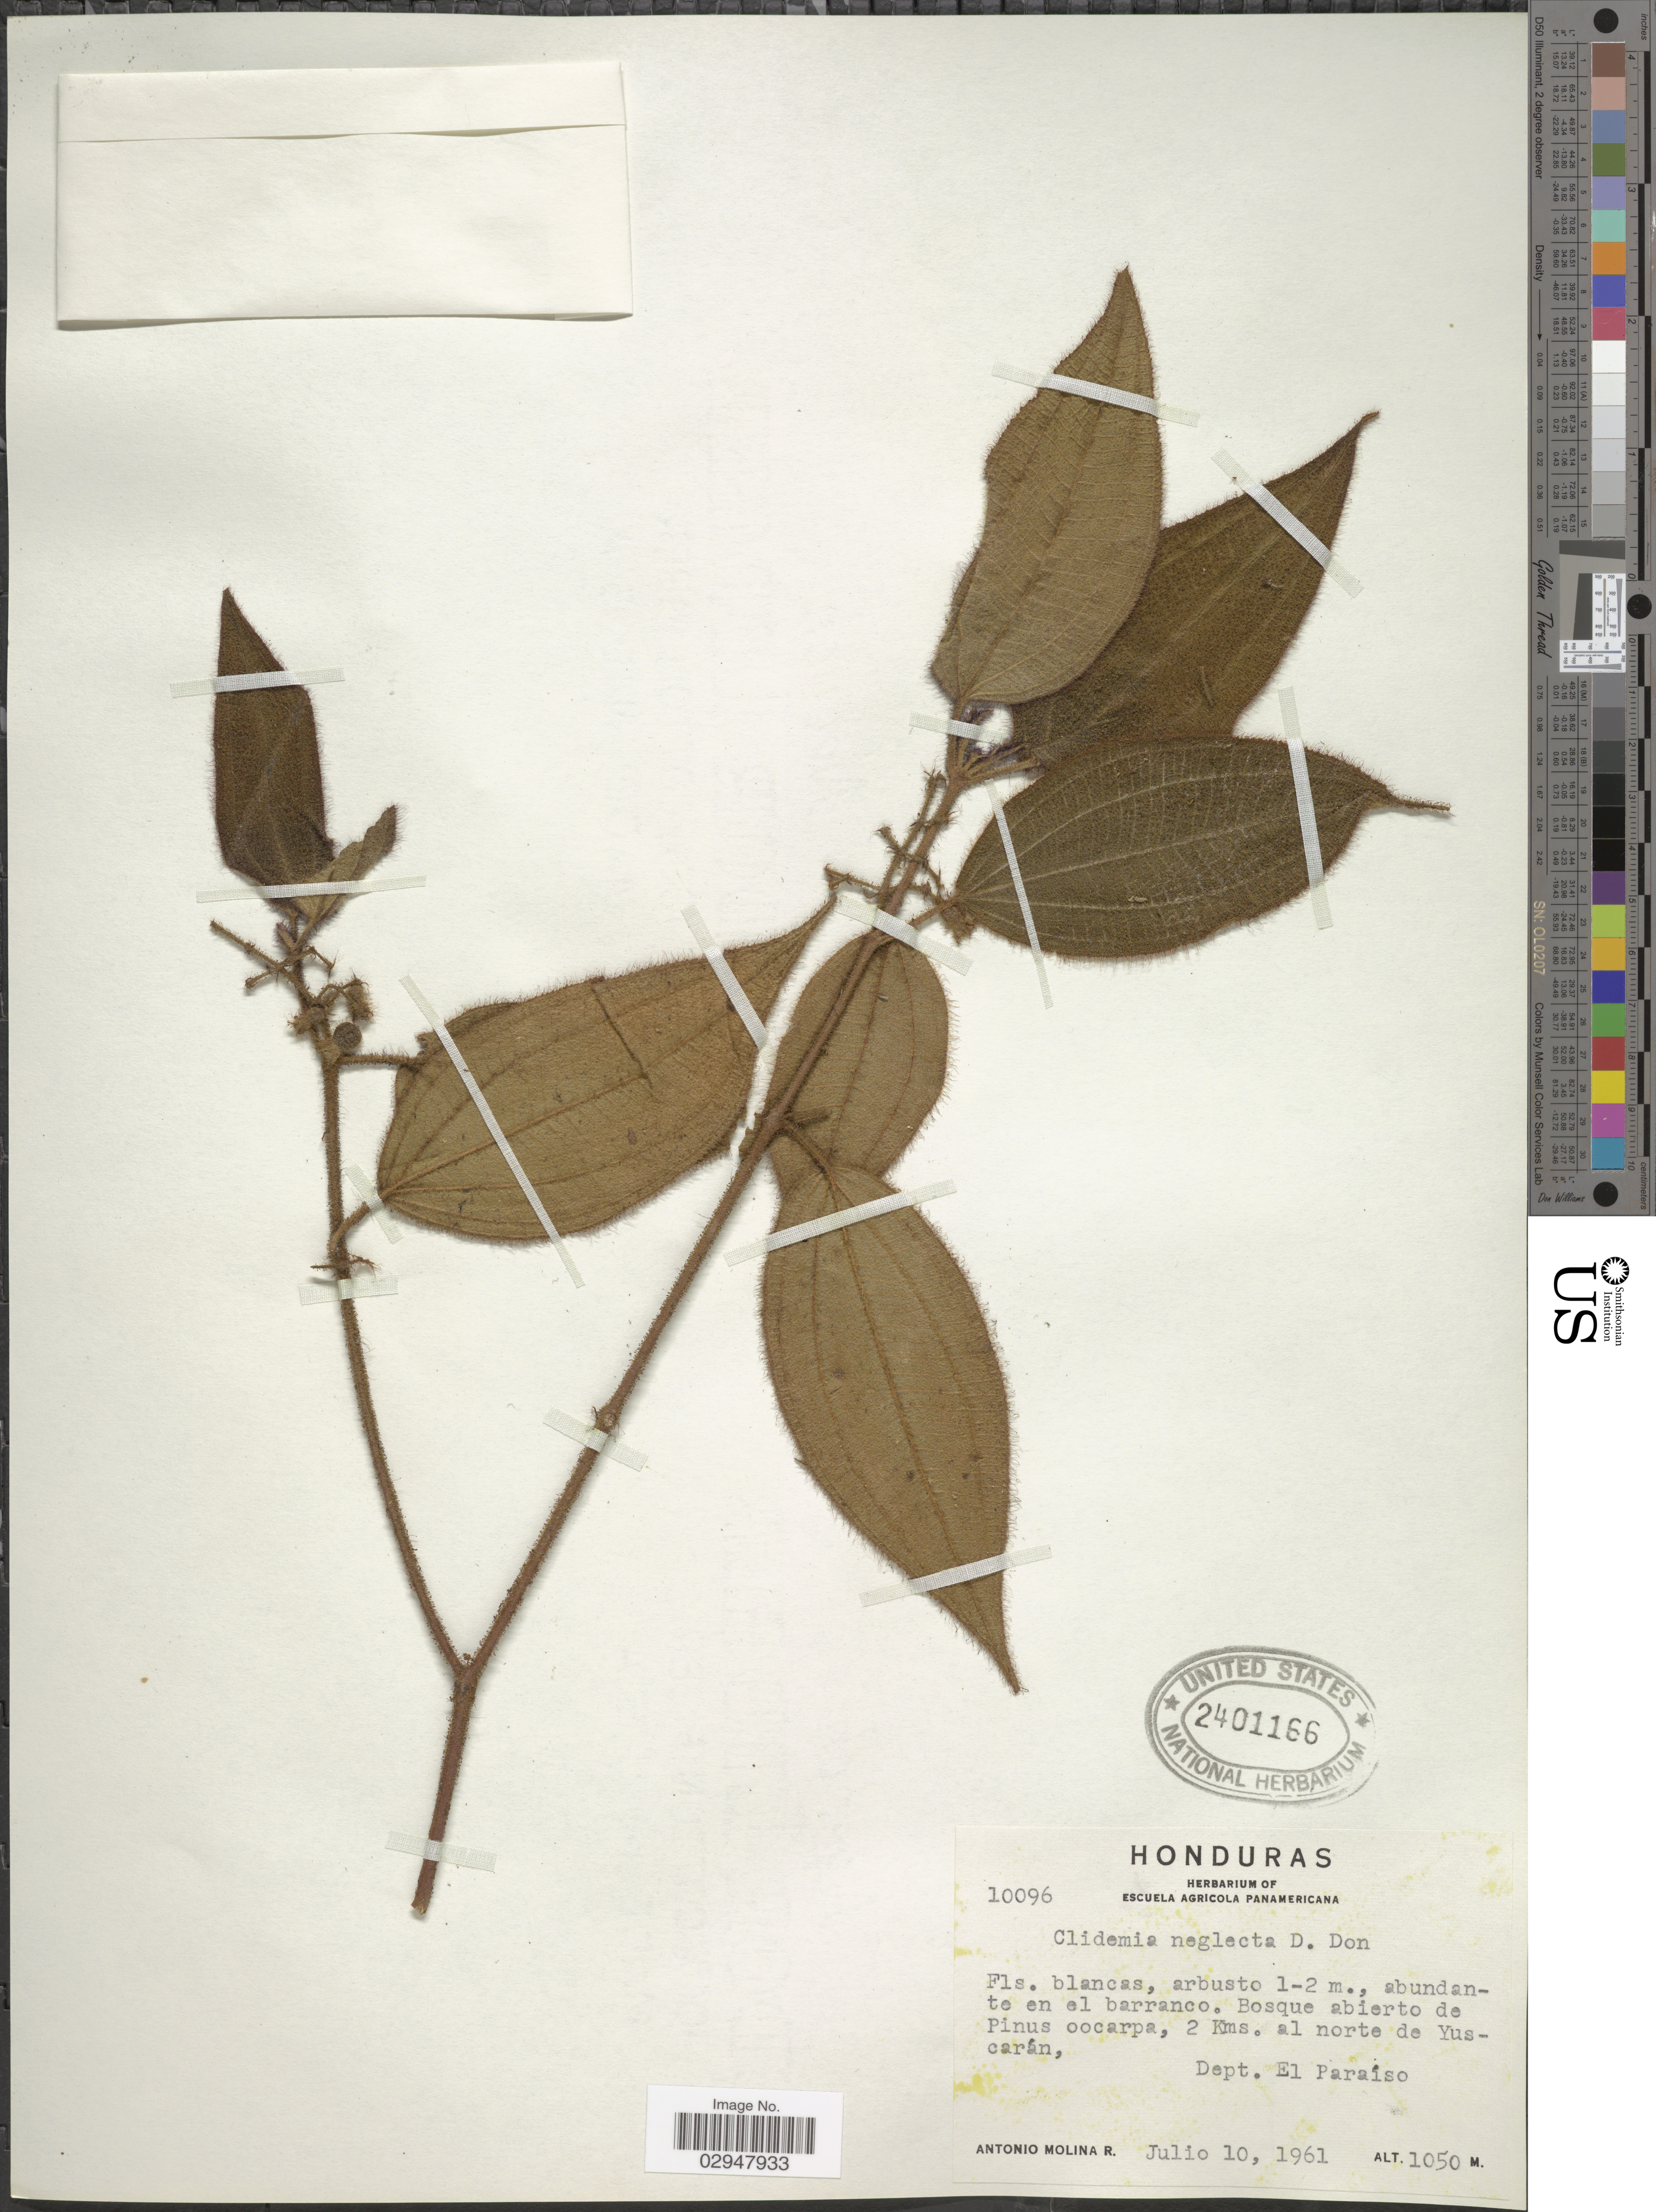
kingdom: Plantae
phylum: Tracheophyta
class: Magnoliopsida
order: Myrtales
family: Melastomataceae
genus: Clidemia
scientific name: Clidemia neglecta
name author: D. Don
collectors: A. Molina R.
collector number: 10096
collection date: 1961-06-10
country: Honduras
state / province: El Paraíso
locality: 2 Kms. al norte de Yuscarán, Dept. El Paraíso.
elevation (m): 1050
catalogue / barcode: US 2401166